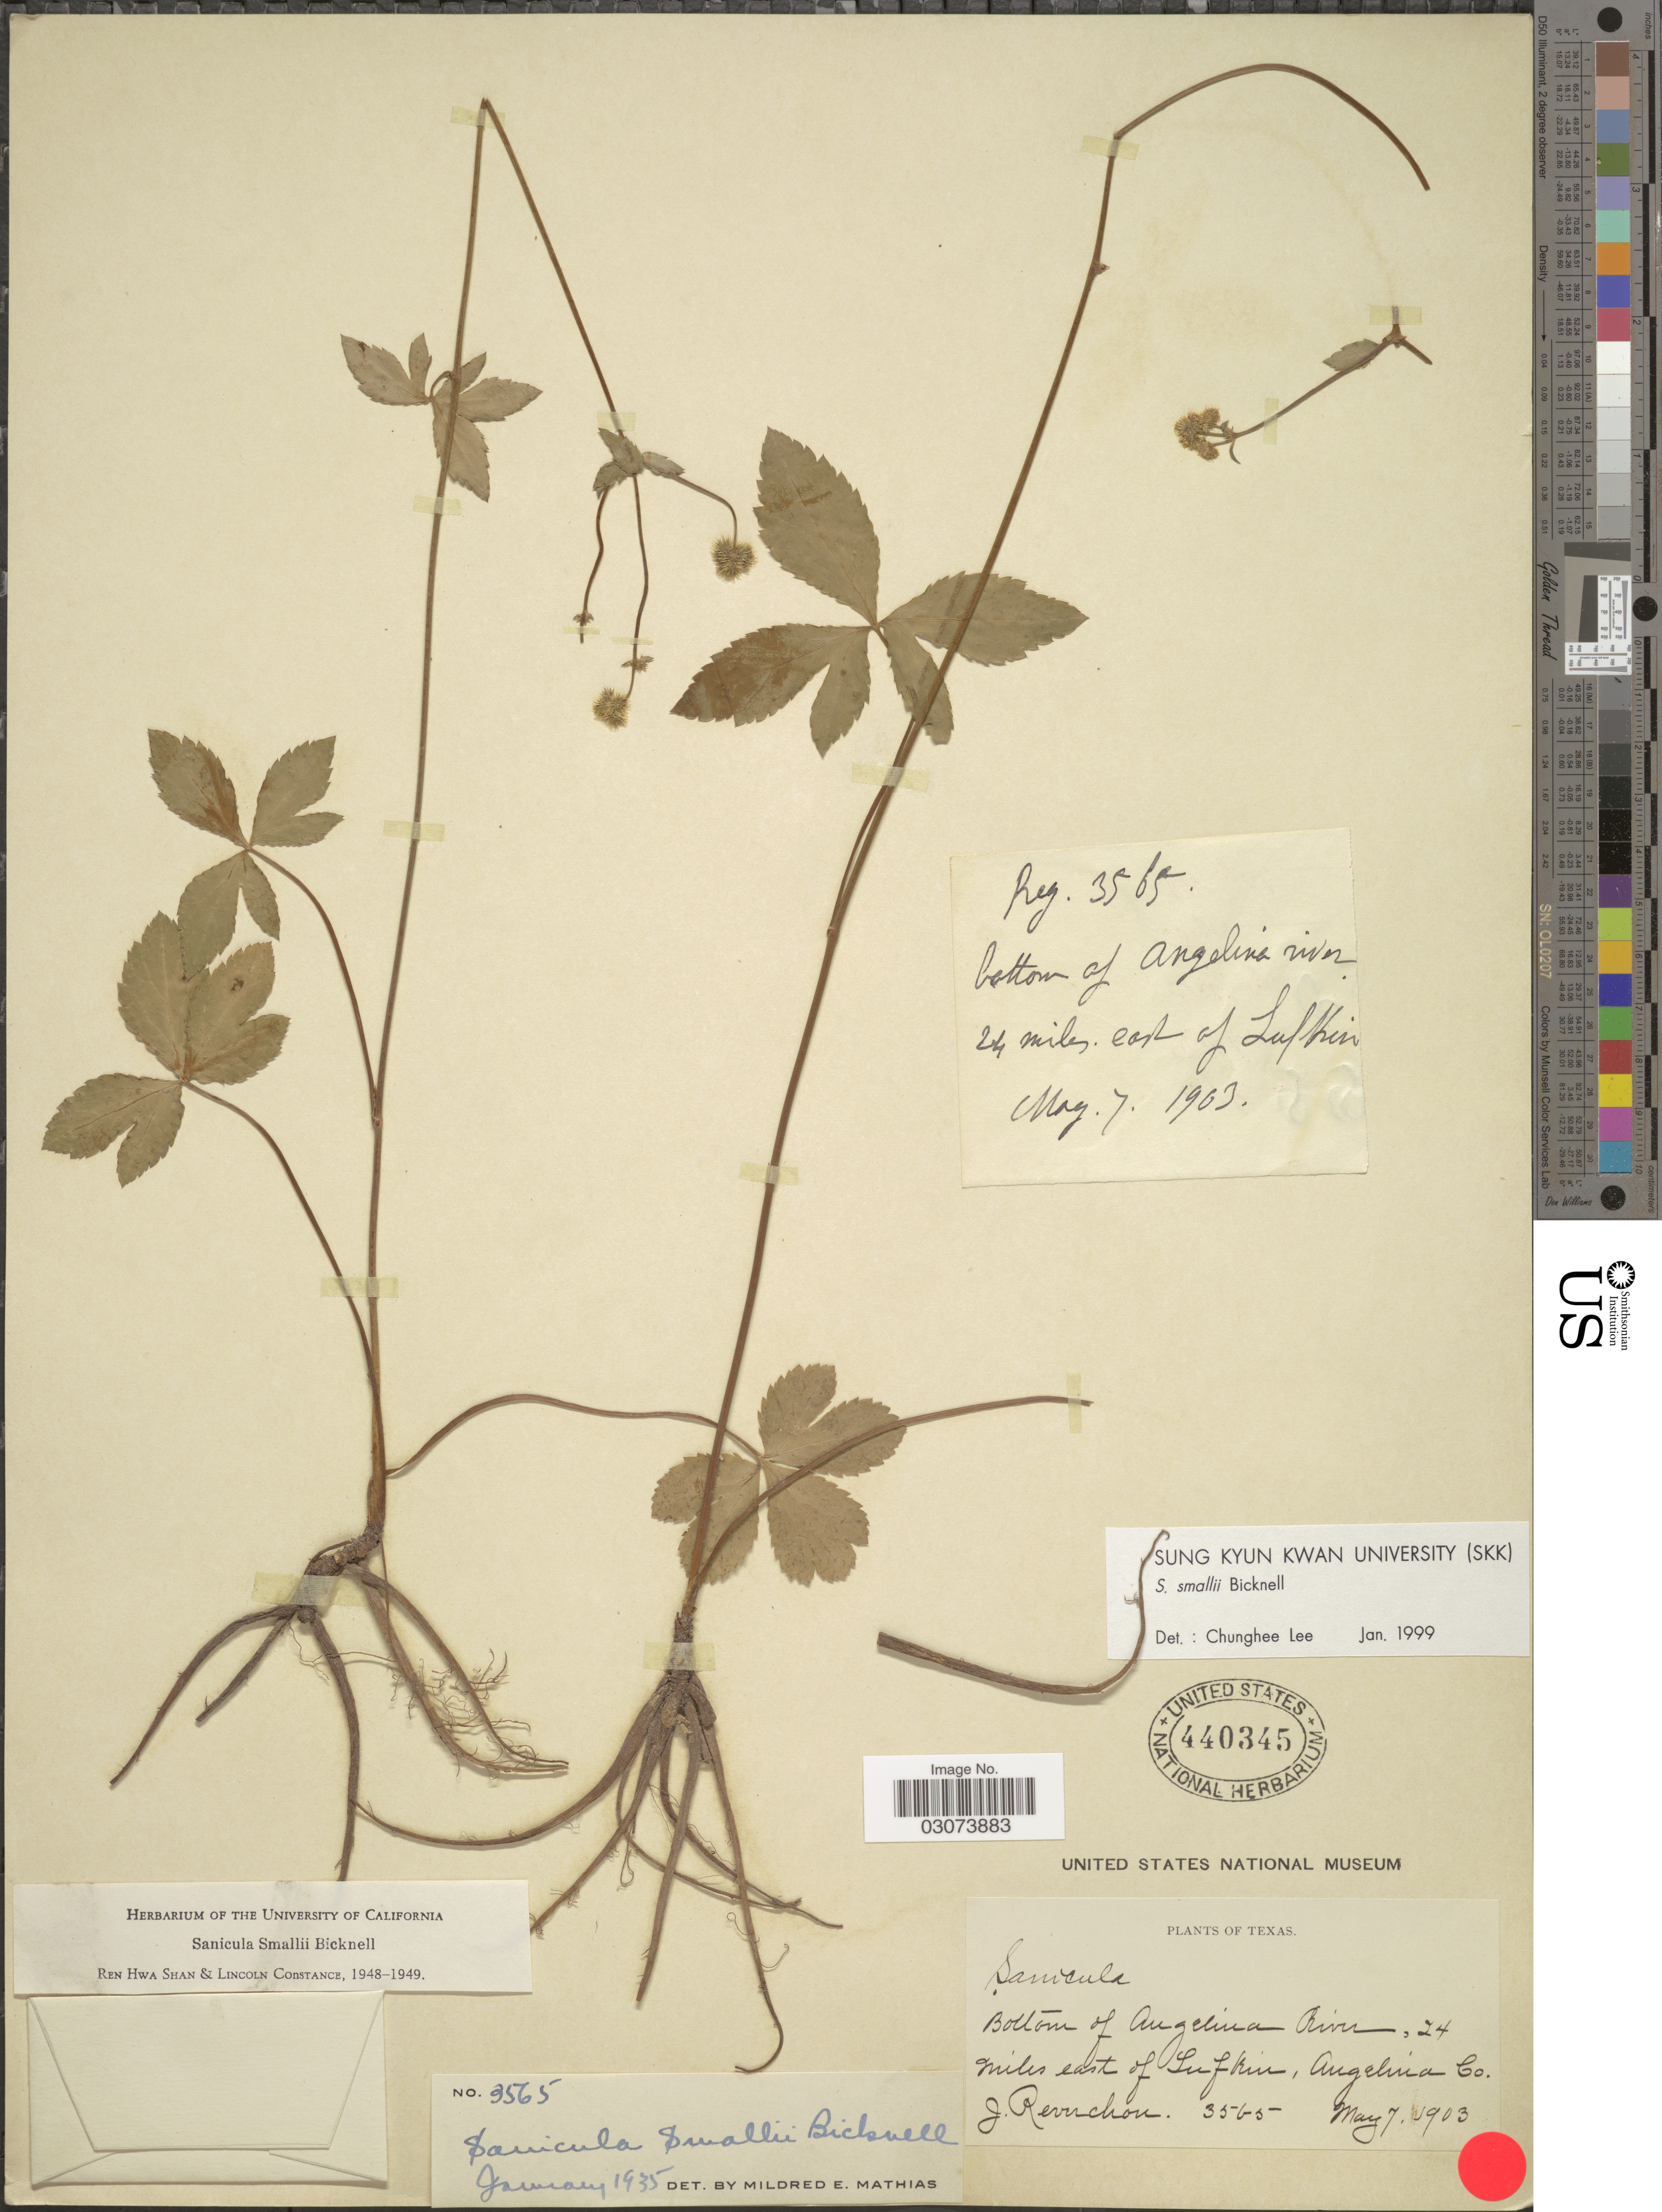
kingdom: Plantae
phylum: Tracheophyta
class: Magnoliopsida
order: Apiales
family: Apiaceae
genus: Sanicula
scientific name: Sanicula smallii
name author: E.P. Bicknell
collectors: J. Reverchon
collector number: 3565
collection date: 1903-05-07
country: United States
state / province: Texas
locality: Bottom of Angelina River, 24 miles east of Lufkin, Angelina Co.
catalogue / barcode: US 440345